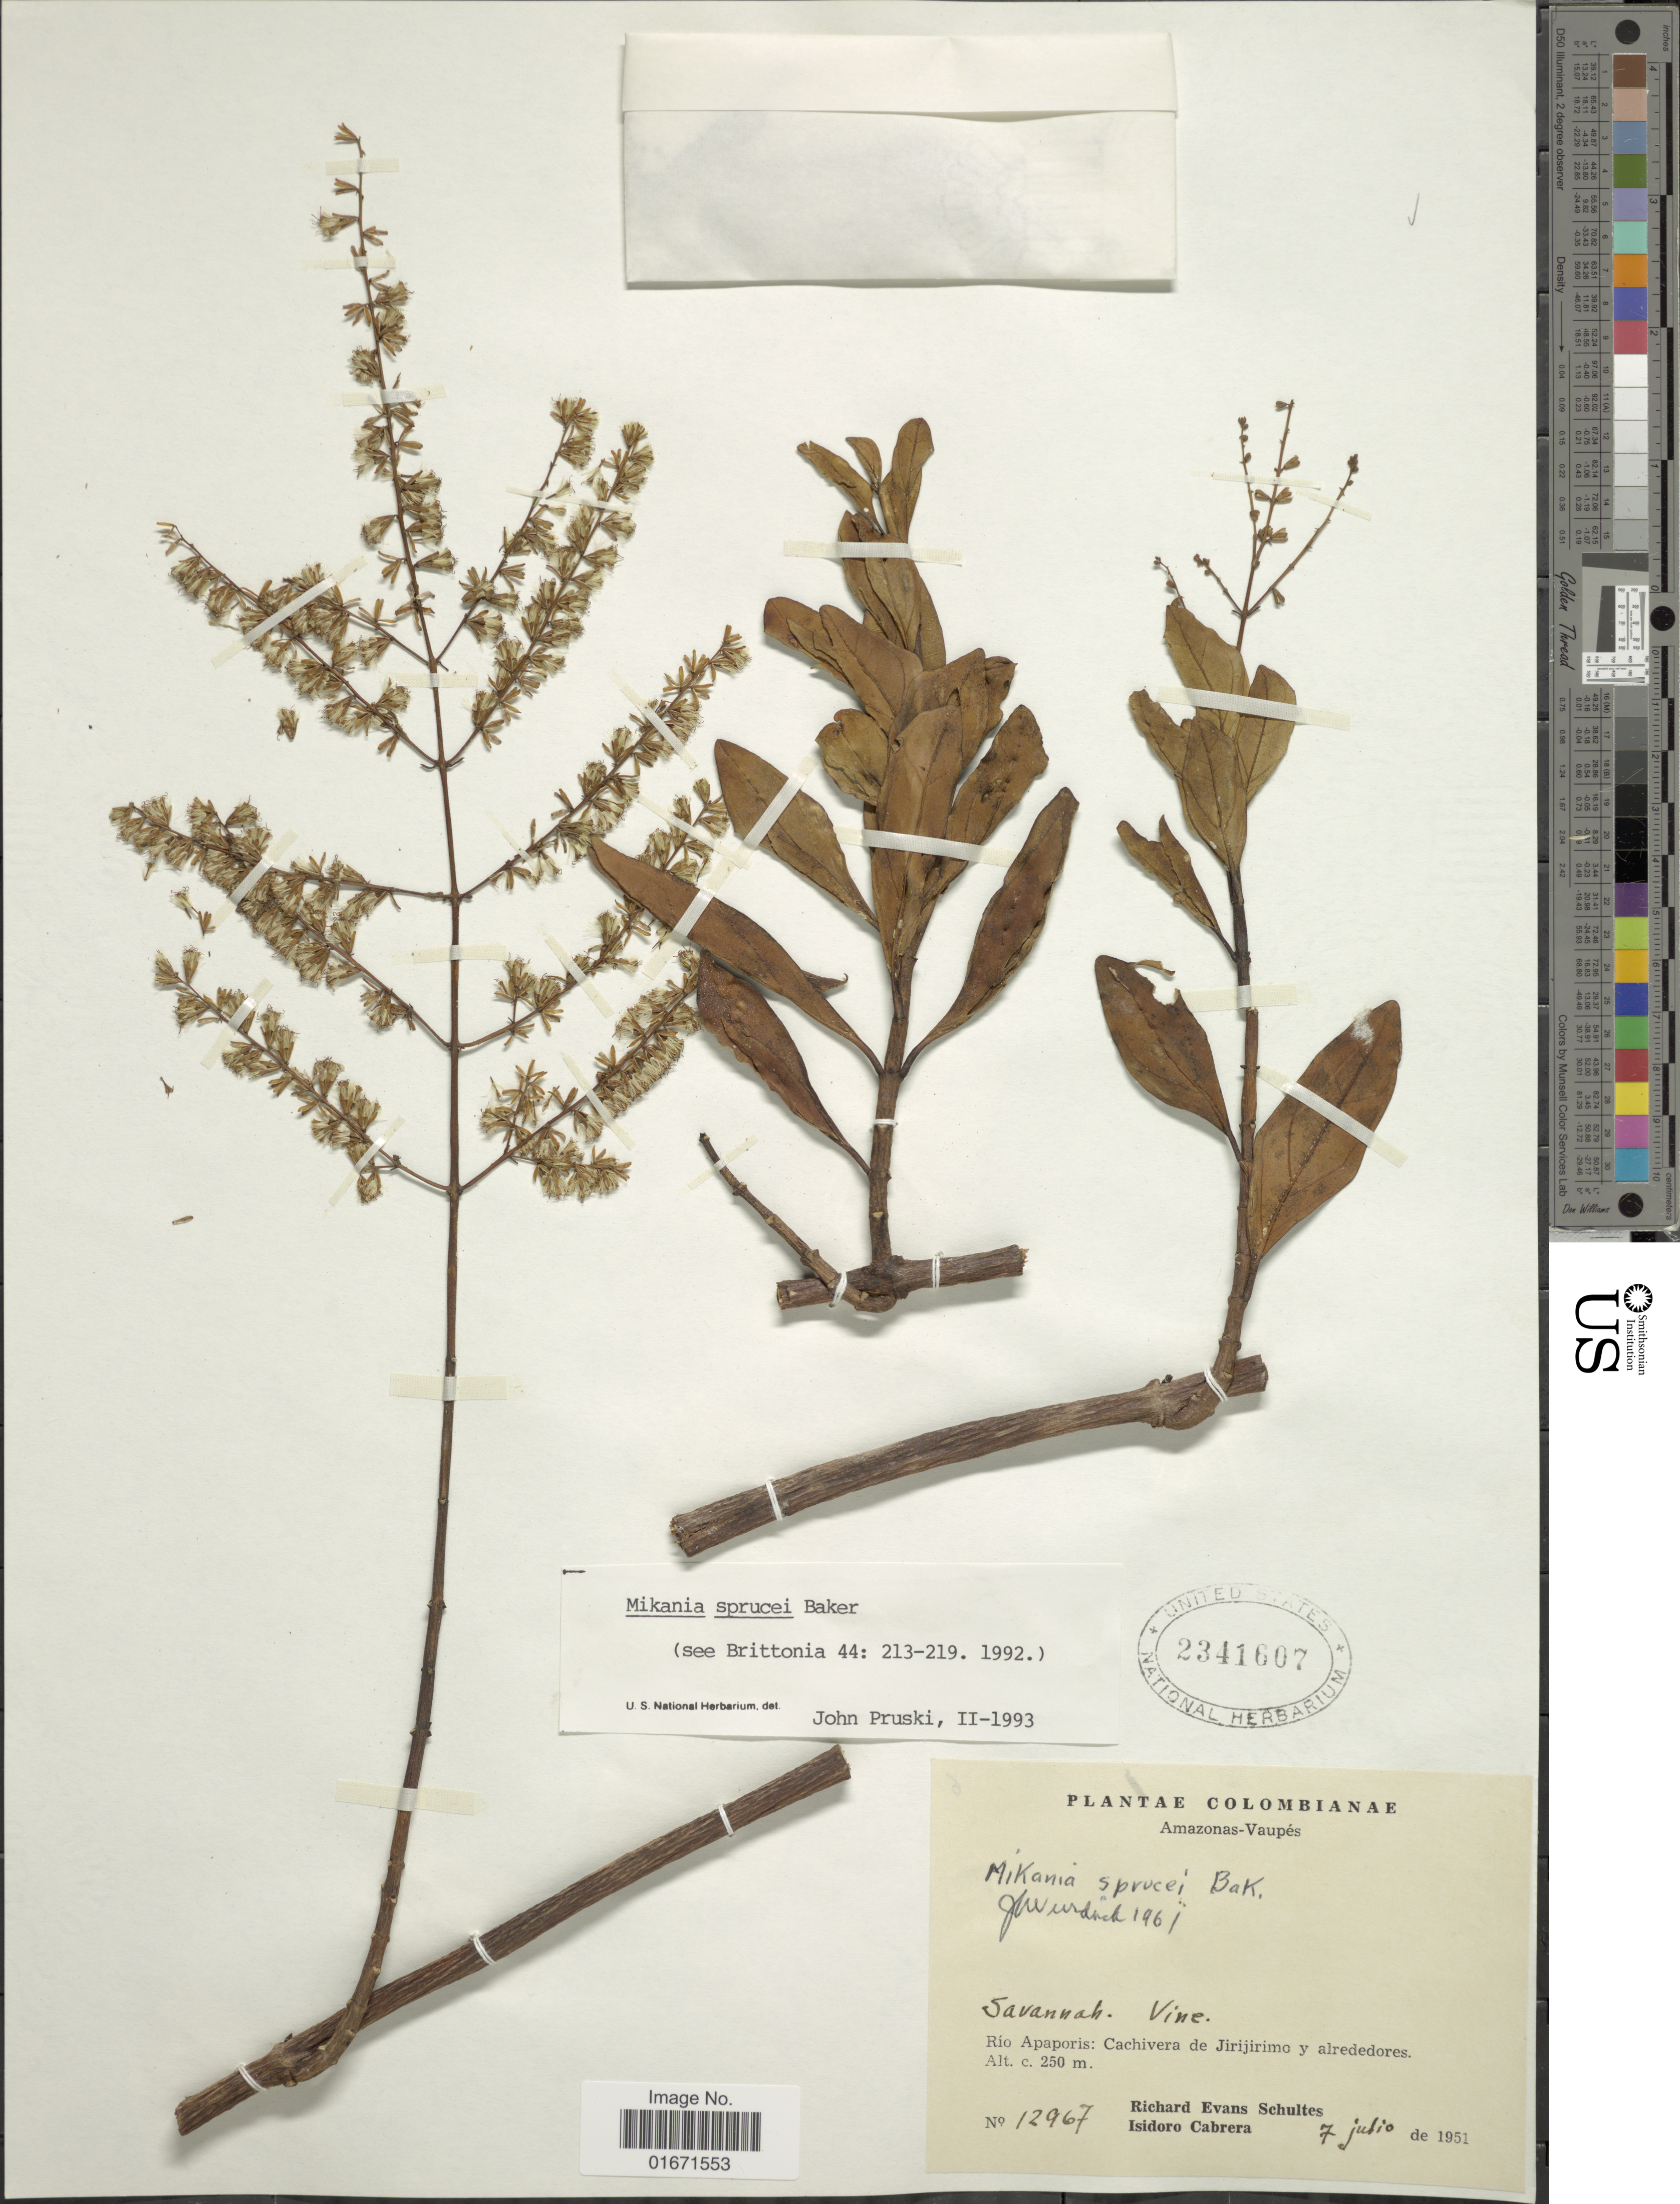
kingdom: Plantae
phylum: Tracheophyta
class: Magnoliopsida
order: Asterales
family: Asteraceae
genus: Mikania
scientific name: Mikania sprucei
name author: Baker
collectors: R. E. Schultes & I. Cabrera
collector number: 12967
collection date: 1951-07-07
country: Colombia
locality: Amazonas - Vaupés. Río Apaporis: Cachivera de Jirijirimo y alrededores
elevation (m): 250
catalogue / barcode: US 2341607